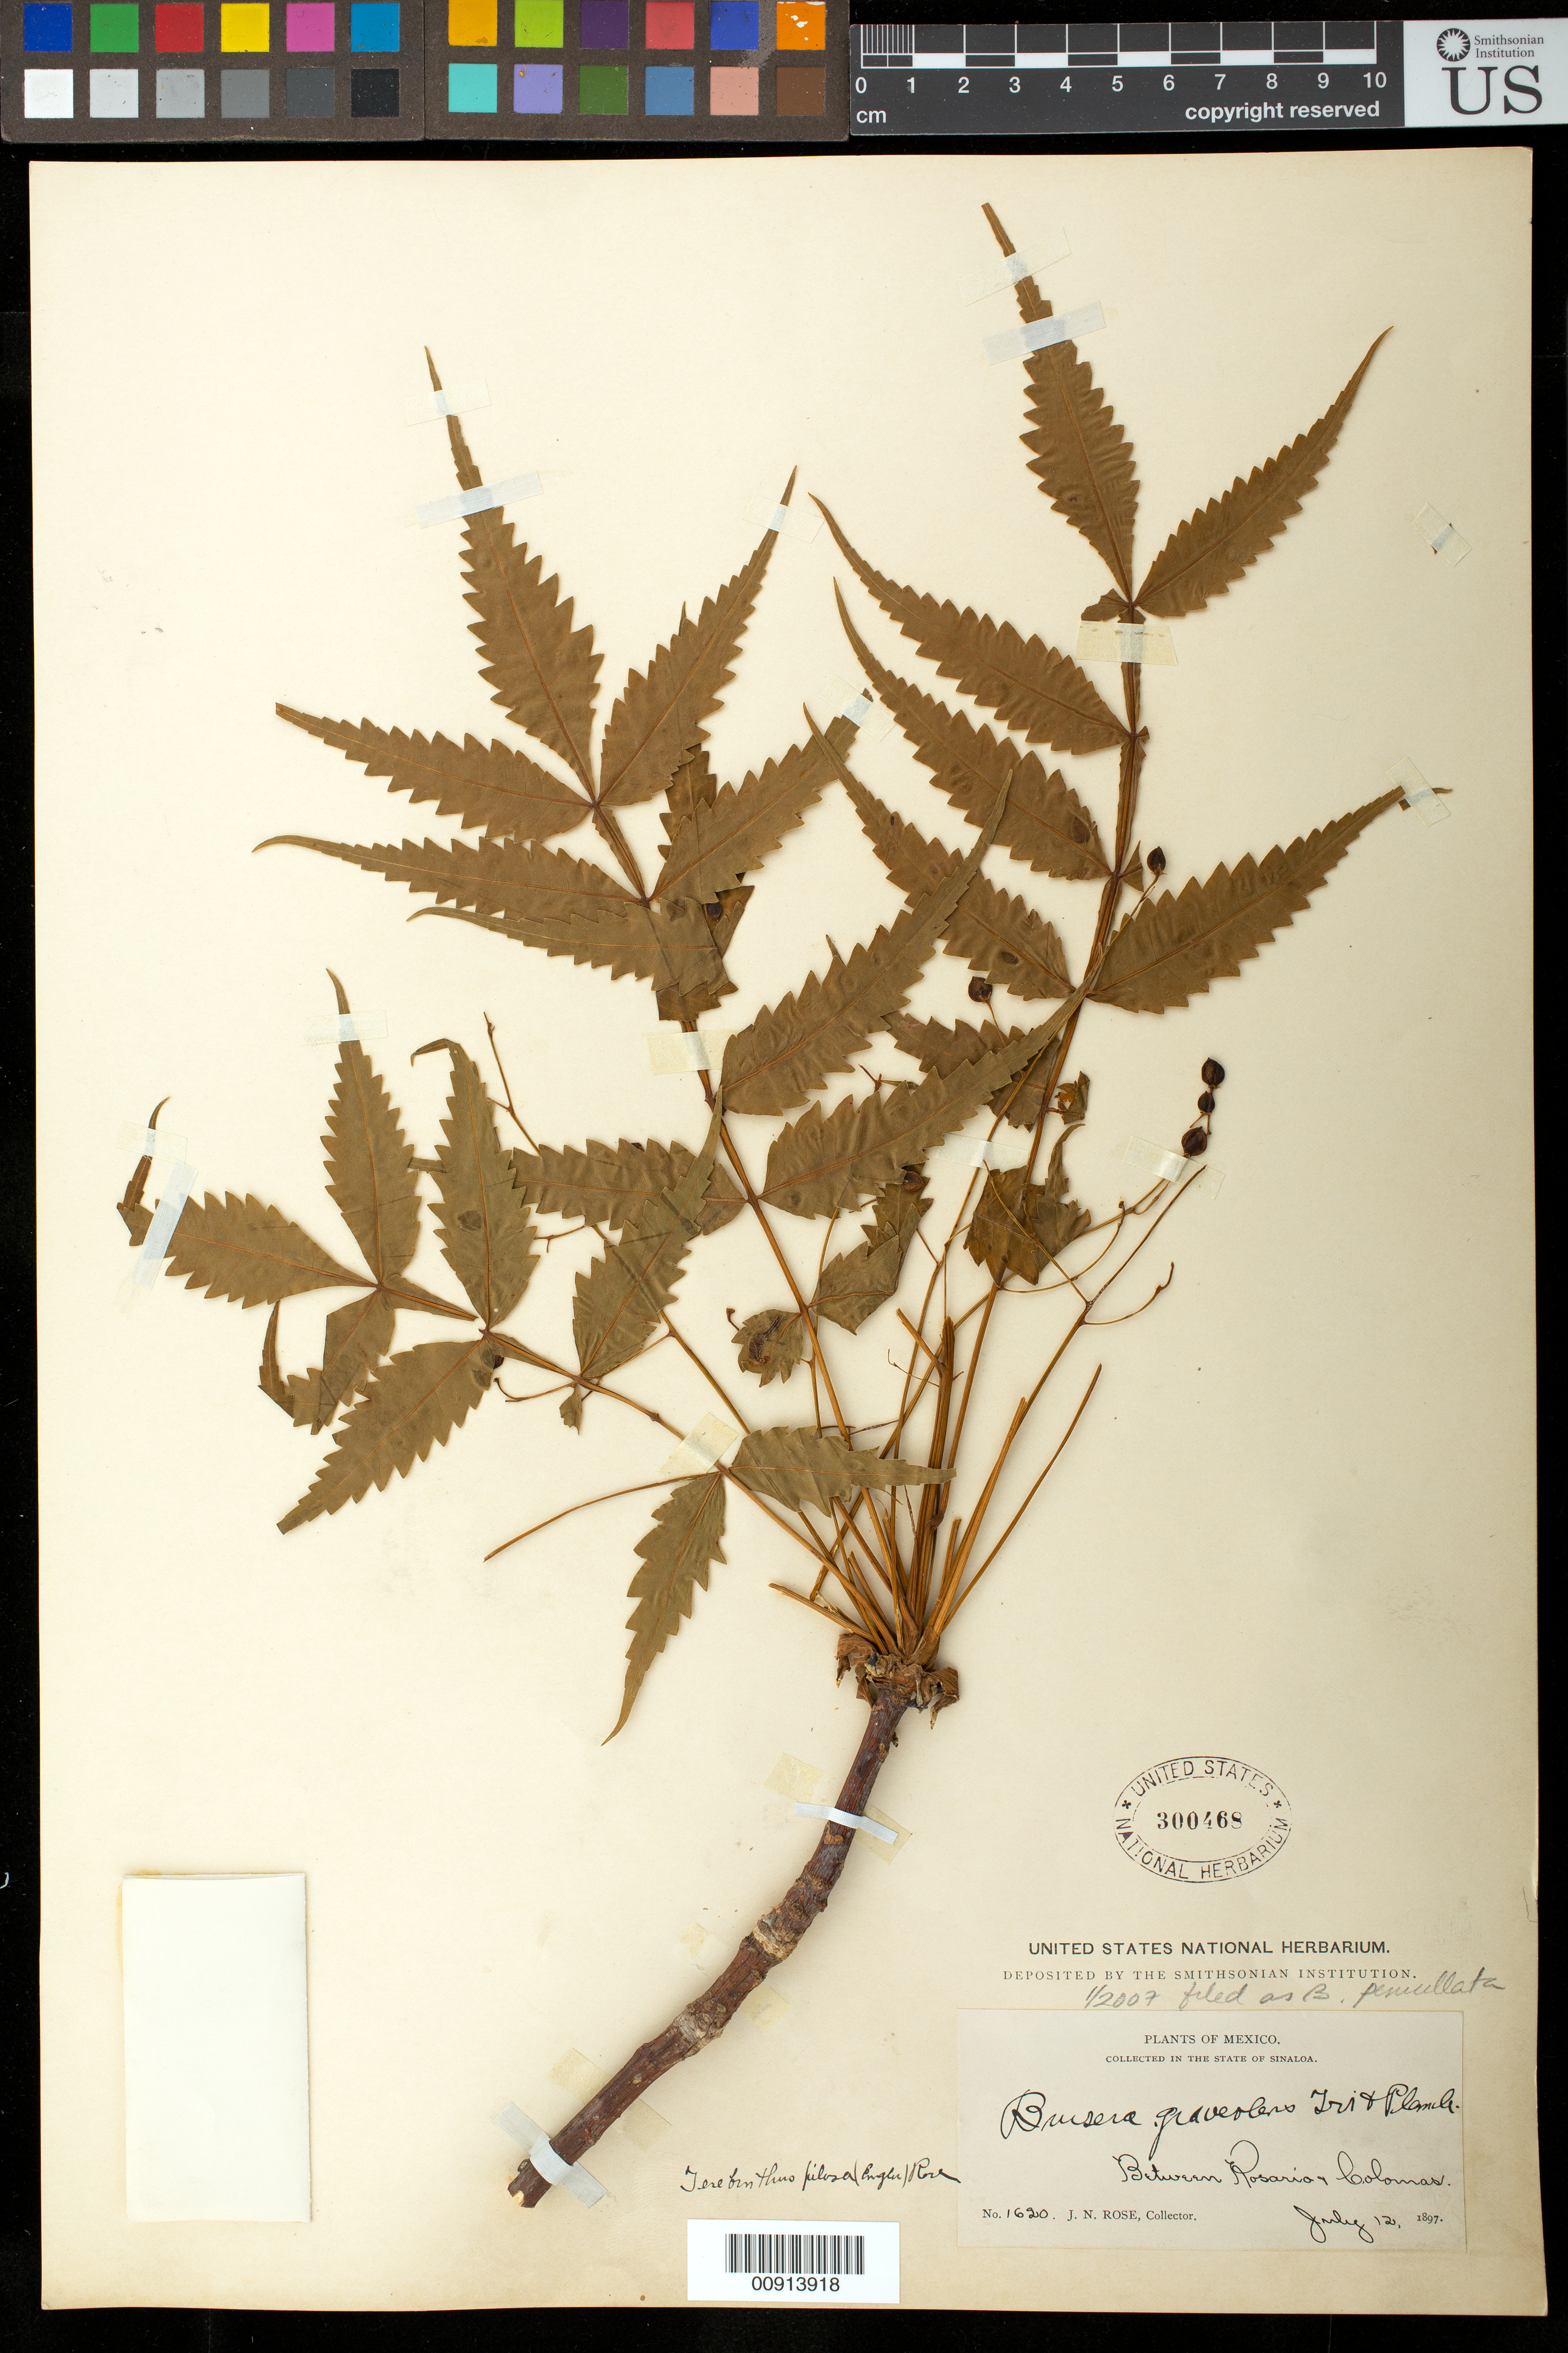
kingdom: Plantae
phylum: Tracheophyta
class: Magnoliopsida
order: Sapindales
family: Burseraceae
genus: Bursera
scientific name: Bursera penicillata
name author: (DC.) Engl.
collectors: J. N. Rose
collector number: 1620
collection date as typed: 12 Jul 1897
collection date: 1897-07-12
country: Mexico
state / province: Sinaloa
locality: Between Rosario & Colomas. State of Sinaloa.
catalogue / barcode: US 300468